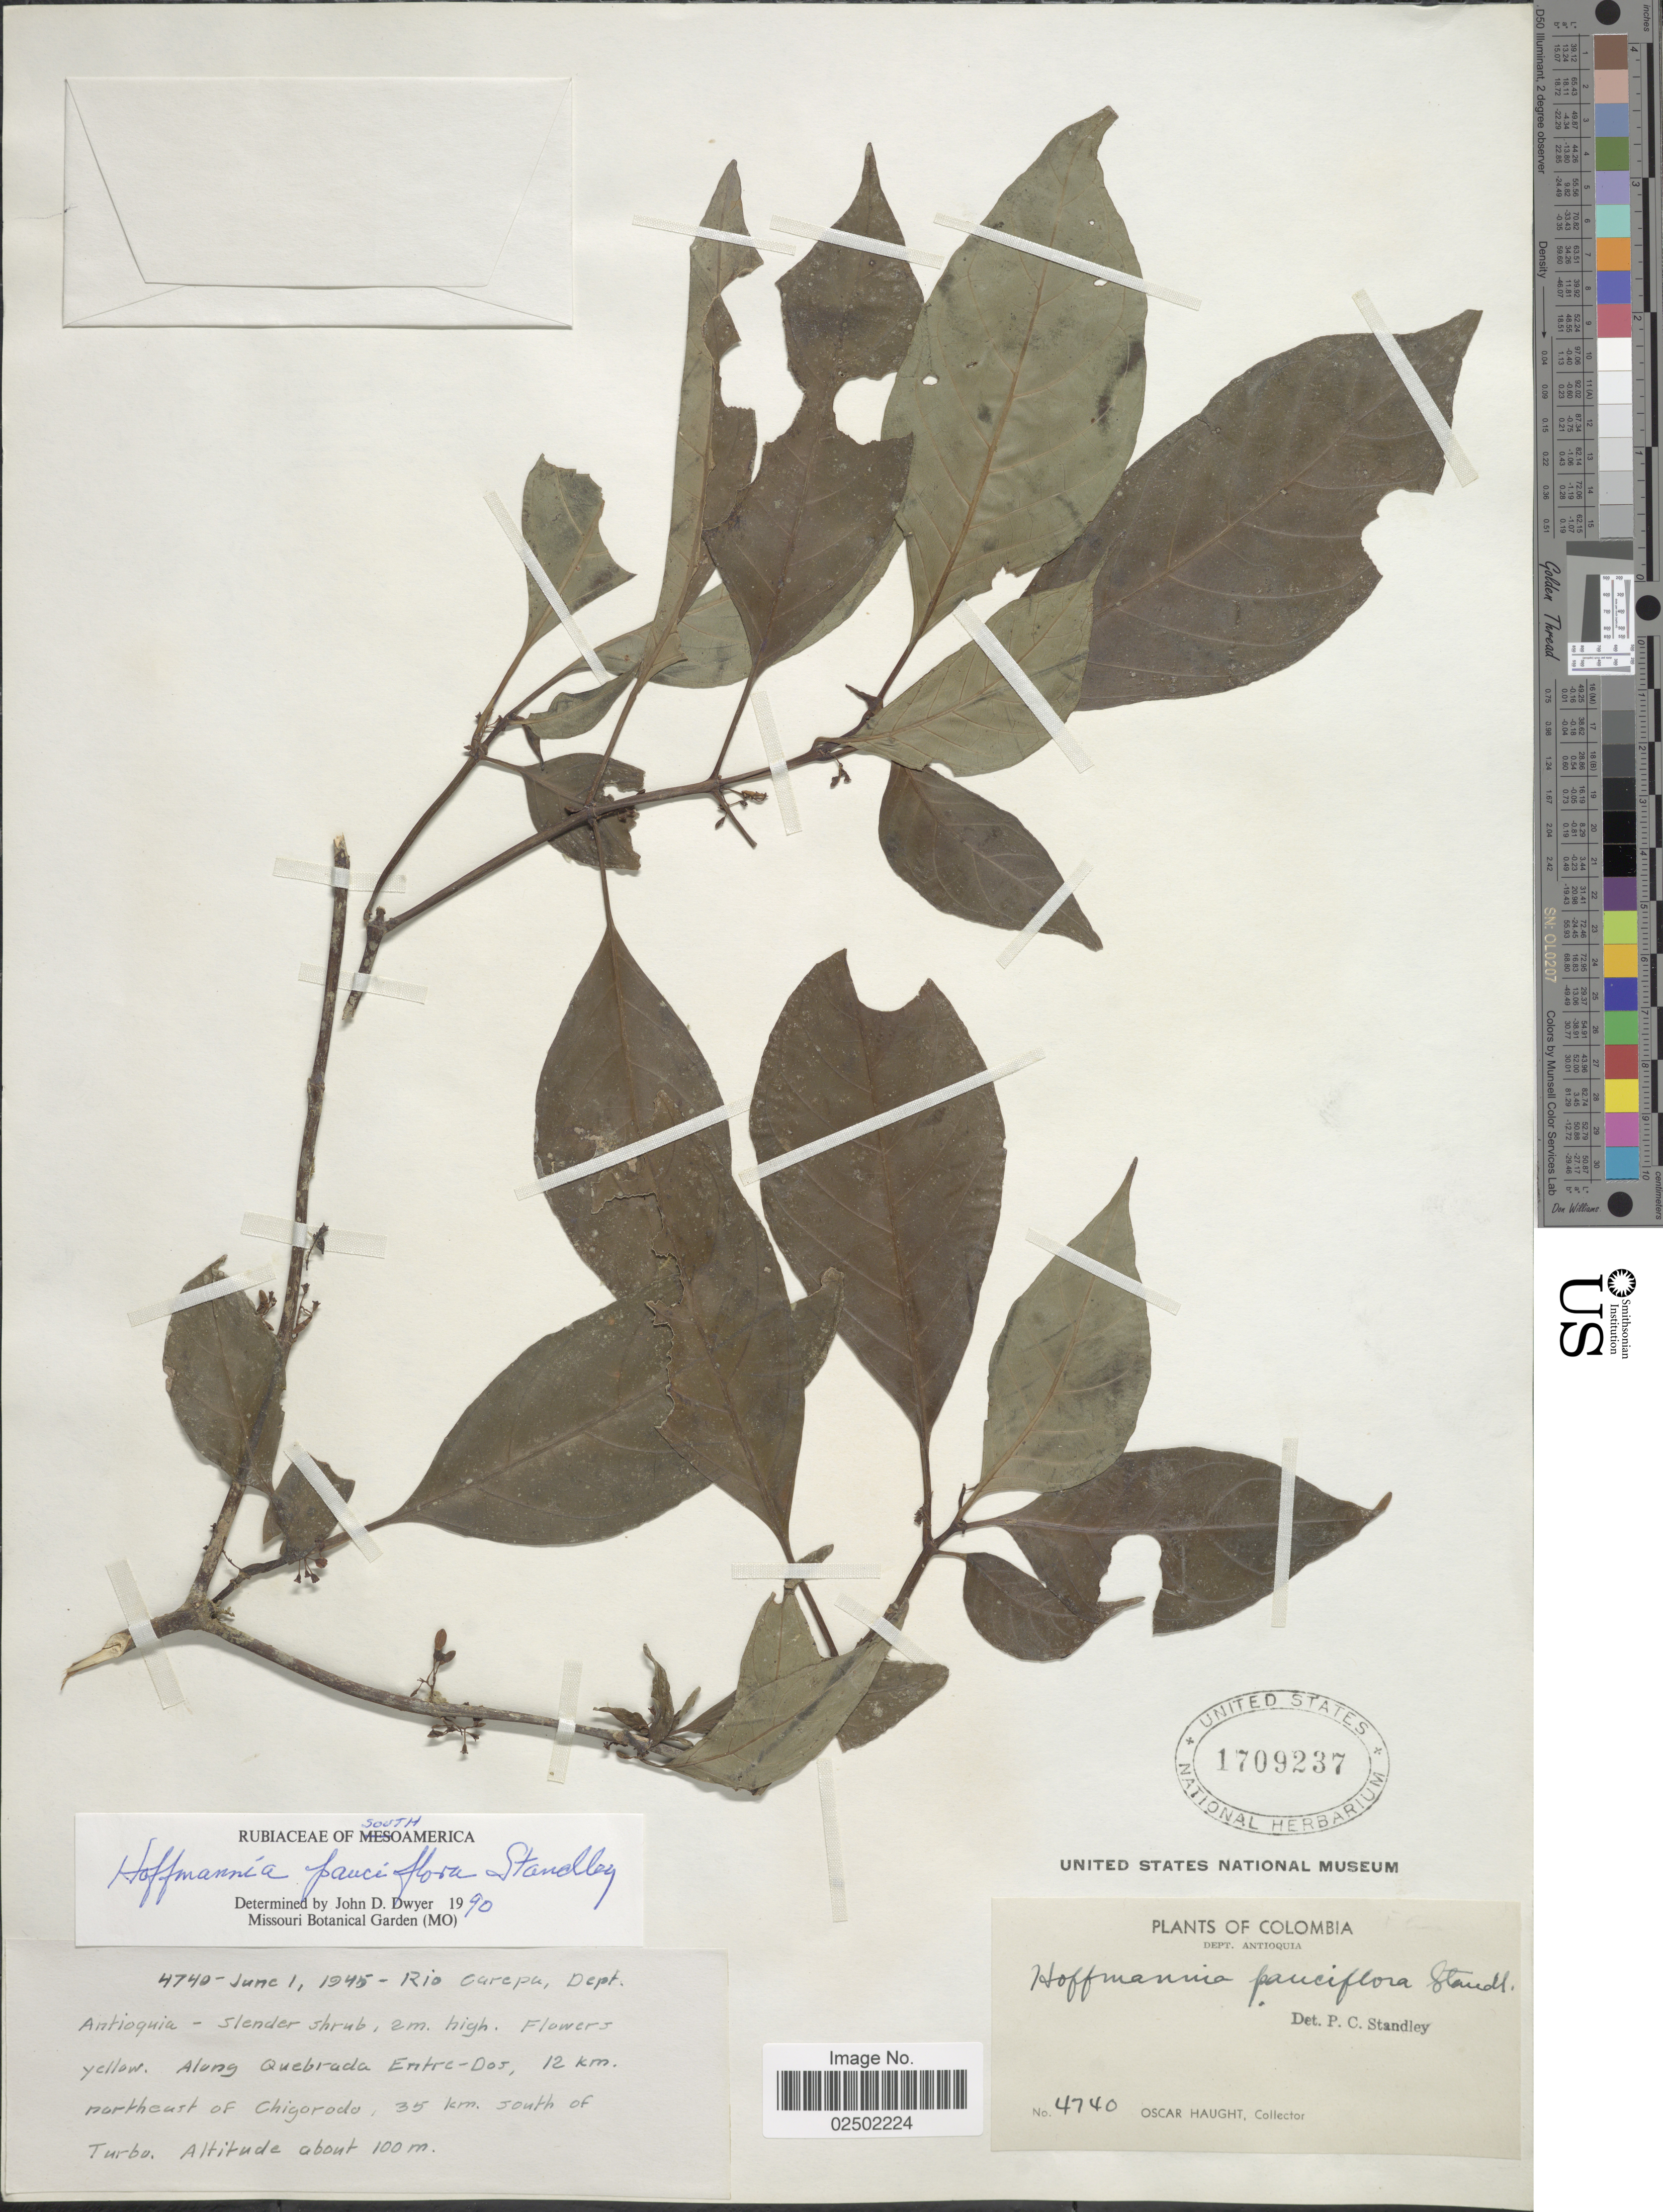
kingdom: Plantae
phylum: Tracheophyta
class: Magnoliopsida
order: Gentianales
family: Rubiaceae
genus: Hoffmannia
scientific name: Hoffmannia pauciflora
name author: Standl.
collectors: O. L. Haught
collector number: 4740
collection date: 1945-06-01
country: Colombia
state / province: Antioquia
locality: Dept. Antioquia, Rio Curepa, Dept. Antioquia, Along Quebrada Entre Dos 12 km northeast of Chigorodo, 35 km. south of Turbo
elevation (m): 100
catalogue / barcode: US 1709237